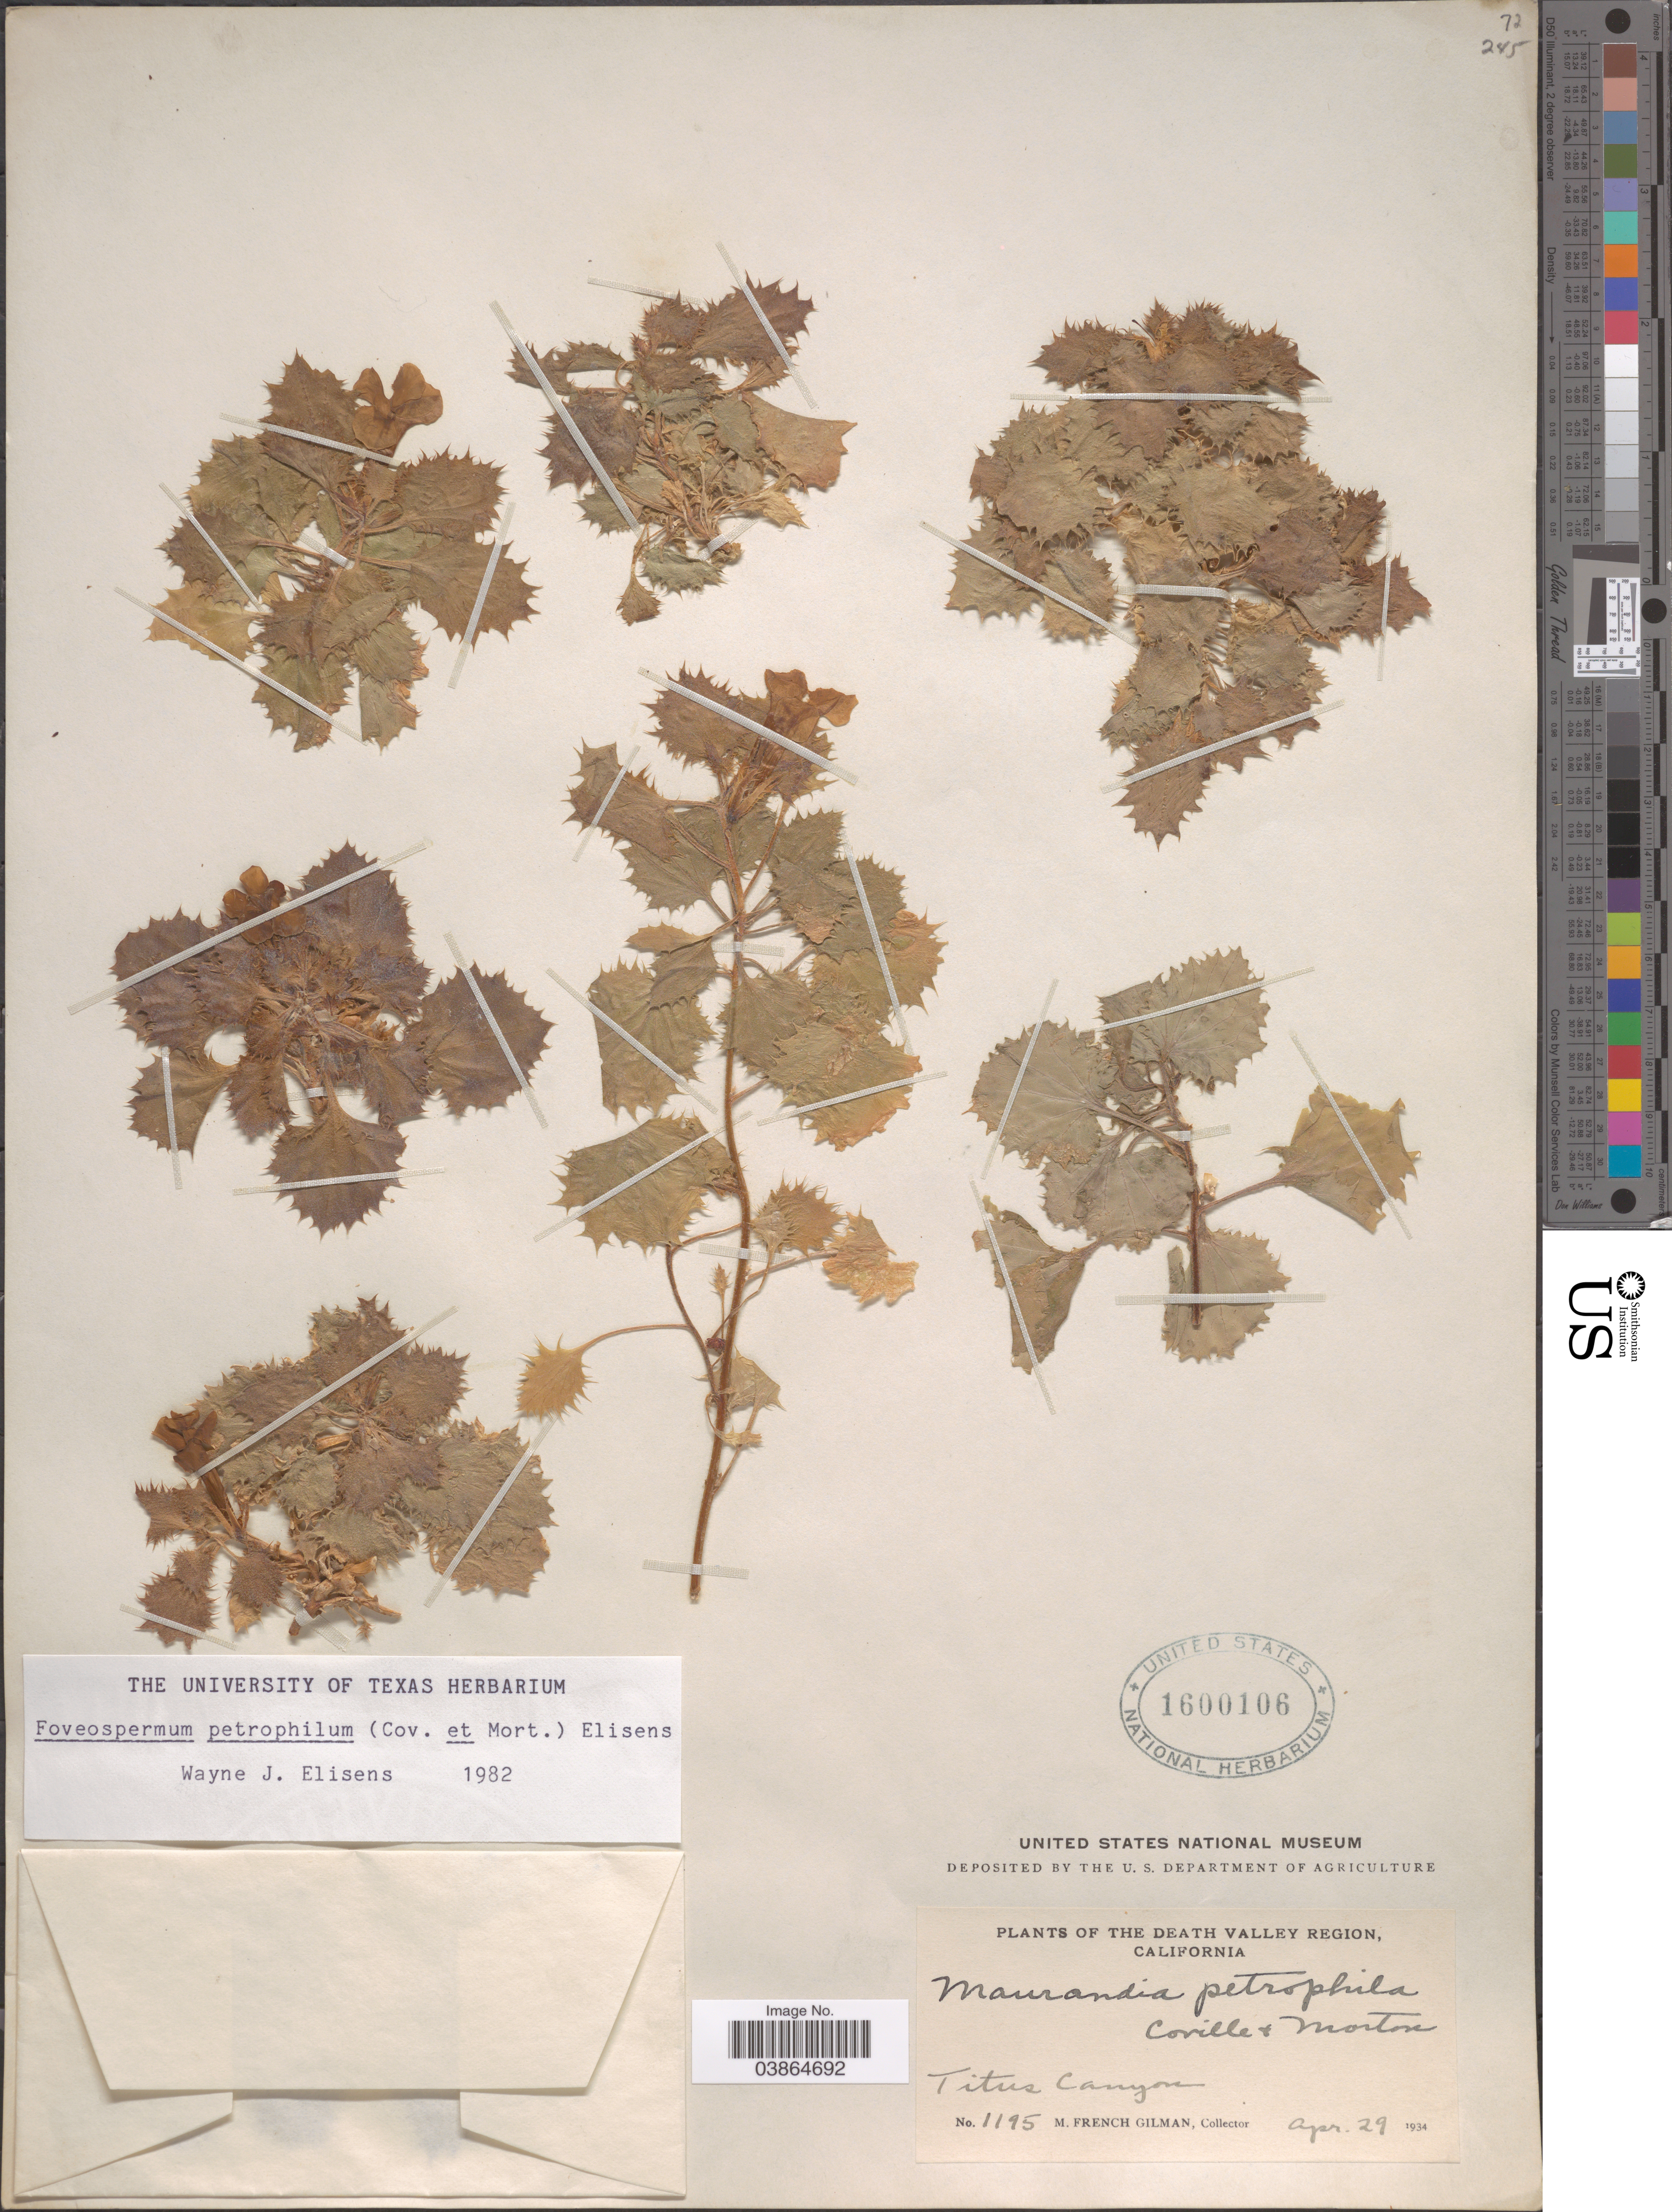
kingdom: Plantae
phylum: Tracheophyta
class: Magnoliopsida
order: Lamiales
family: Plantaginaceae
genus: Maurandya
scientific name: Maurandya petrophila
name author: Coville & C.V. Morton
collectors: M. F. Gilman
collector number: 1195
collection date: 1934-04-29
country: United States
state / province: California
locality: The Death Valley Region. Titus Canyon.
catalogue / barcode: US 1600106